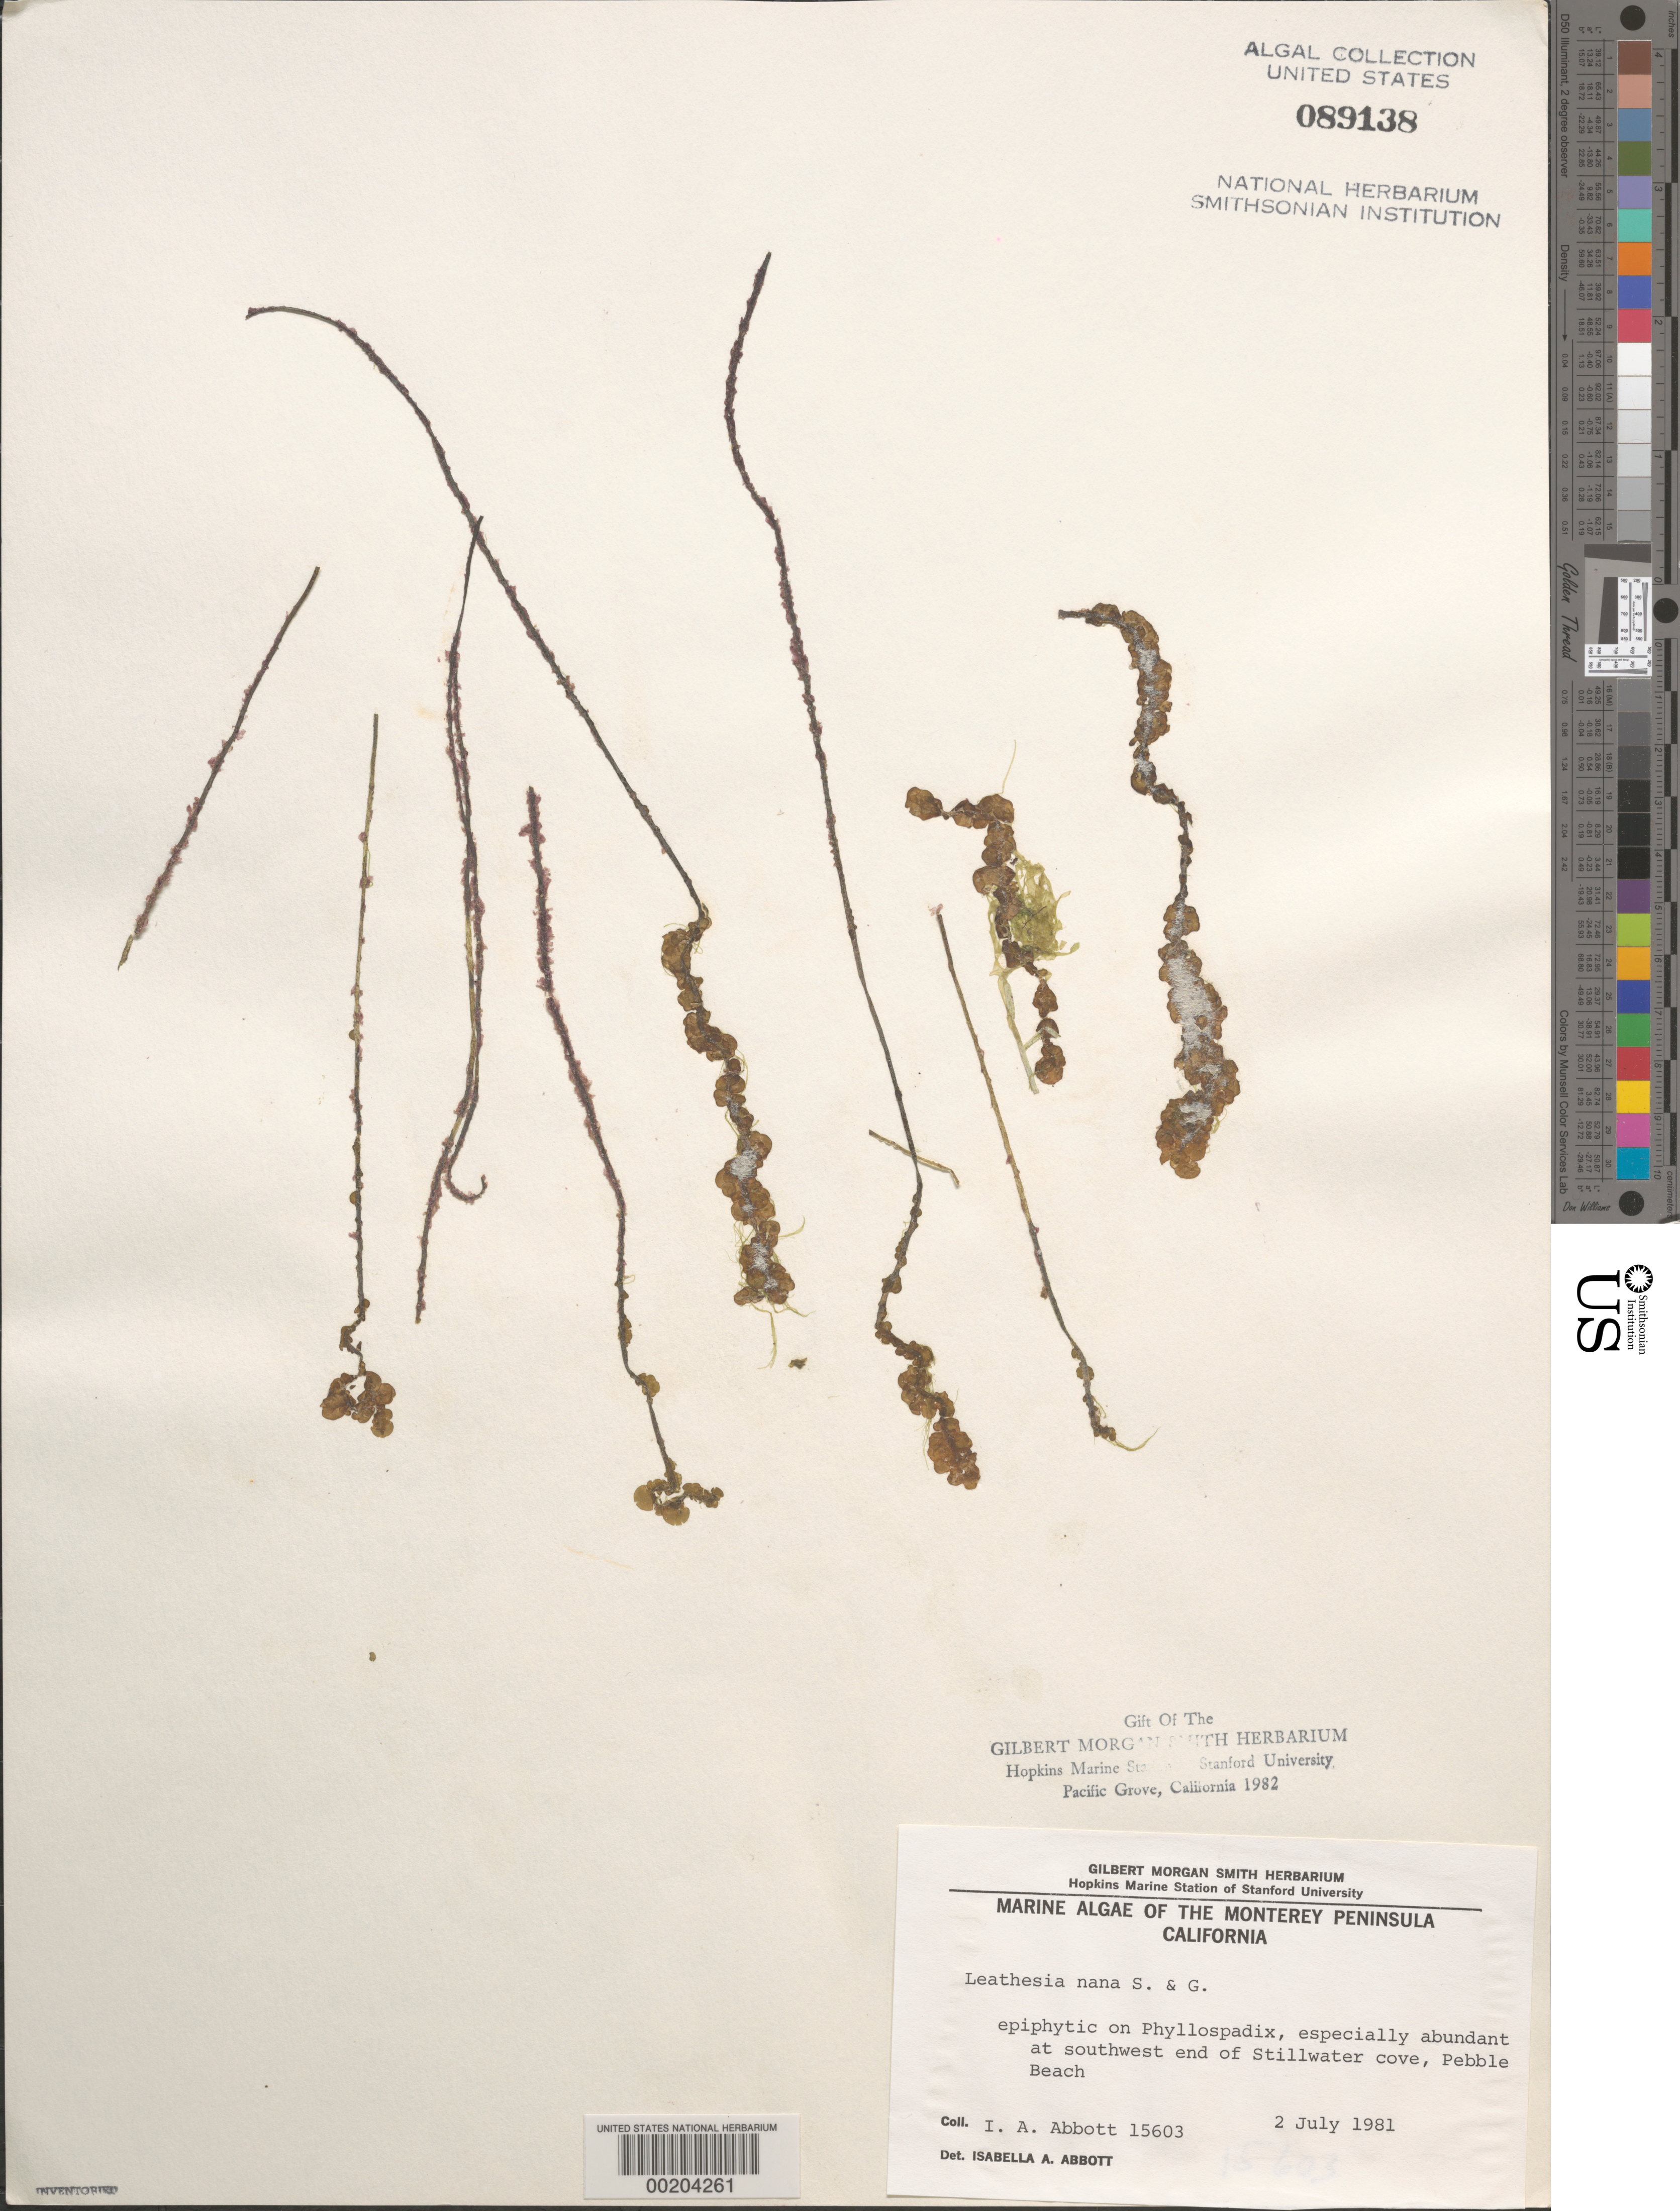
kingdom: Chromista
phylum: Ochrophyta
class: Phaeophyceae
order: Ectocarpales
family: Chordariaceae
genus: Leathesia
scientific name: Leathesia marina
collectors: I. A. Abbott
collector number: IAA 15603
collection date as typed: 02 Jul 1981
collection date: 1981-07-02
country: United States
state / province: California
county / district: Monterey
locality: Stillwater Cove, Pebble Beach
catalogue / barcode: US 89138